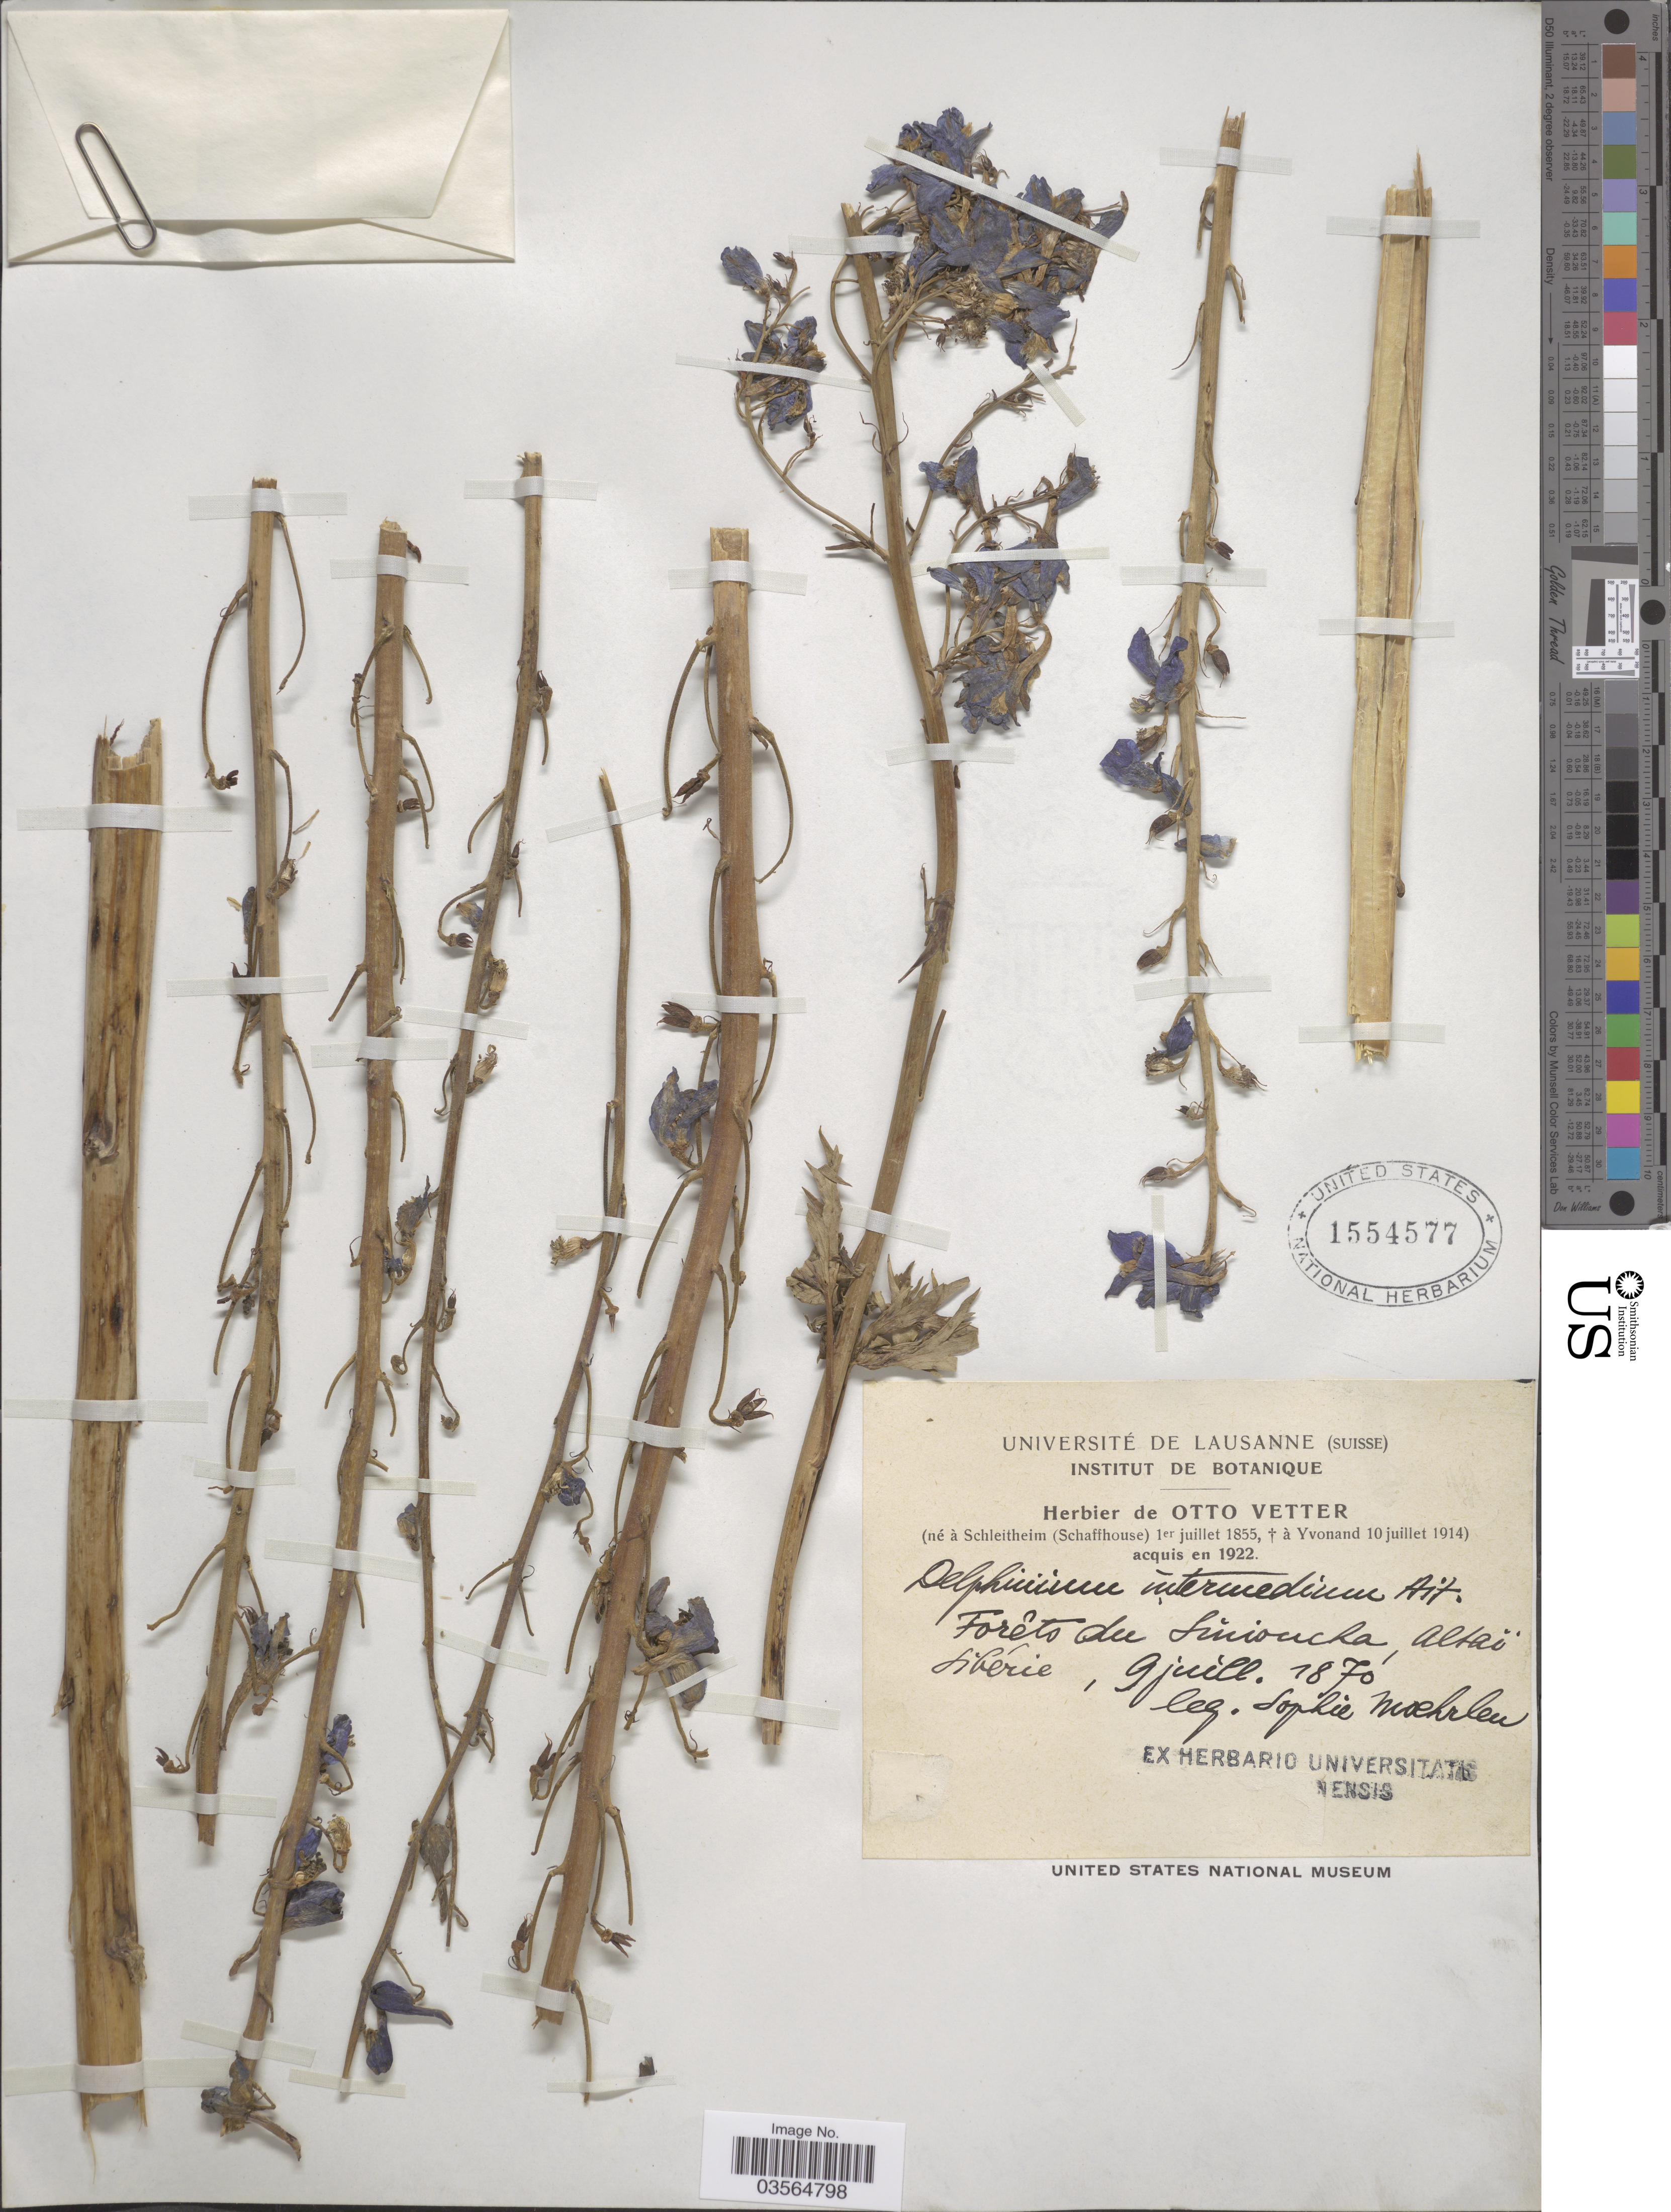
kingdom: Plantae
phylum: Tracheophyta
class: Magnoliopsida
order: Ranunculales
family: Ranunculaceae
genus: Delphinium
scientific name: Delphinium intermedium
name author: Aiton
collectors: S. Moehrlen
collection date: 1870-07-09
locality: Forȇts du Sinioucha [interpreted], Altaï Sibérie.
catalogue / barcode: US 1554577